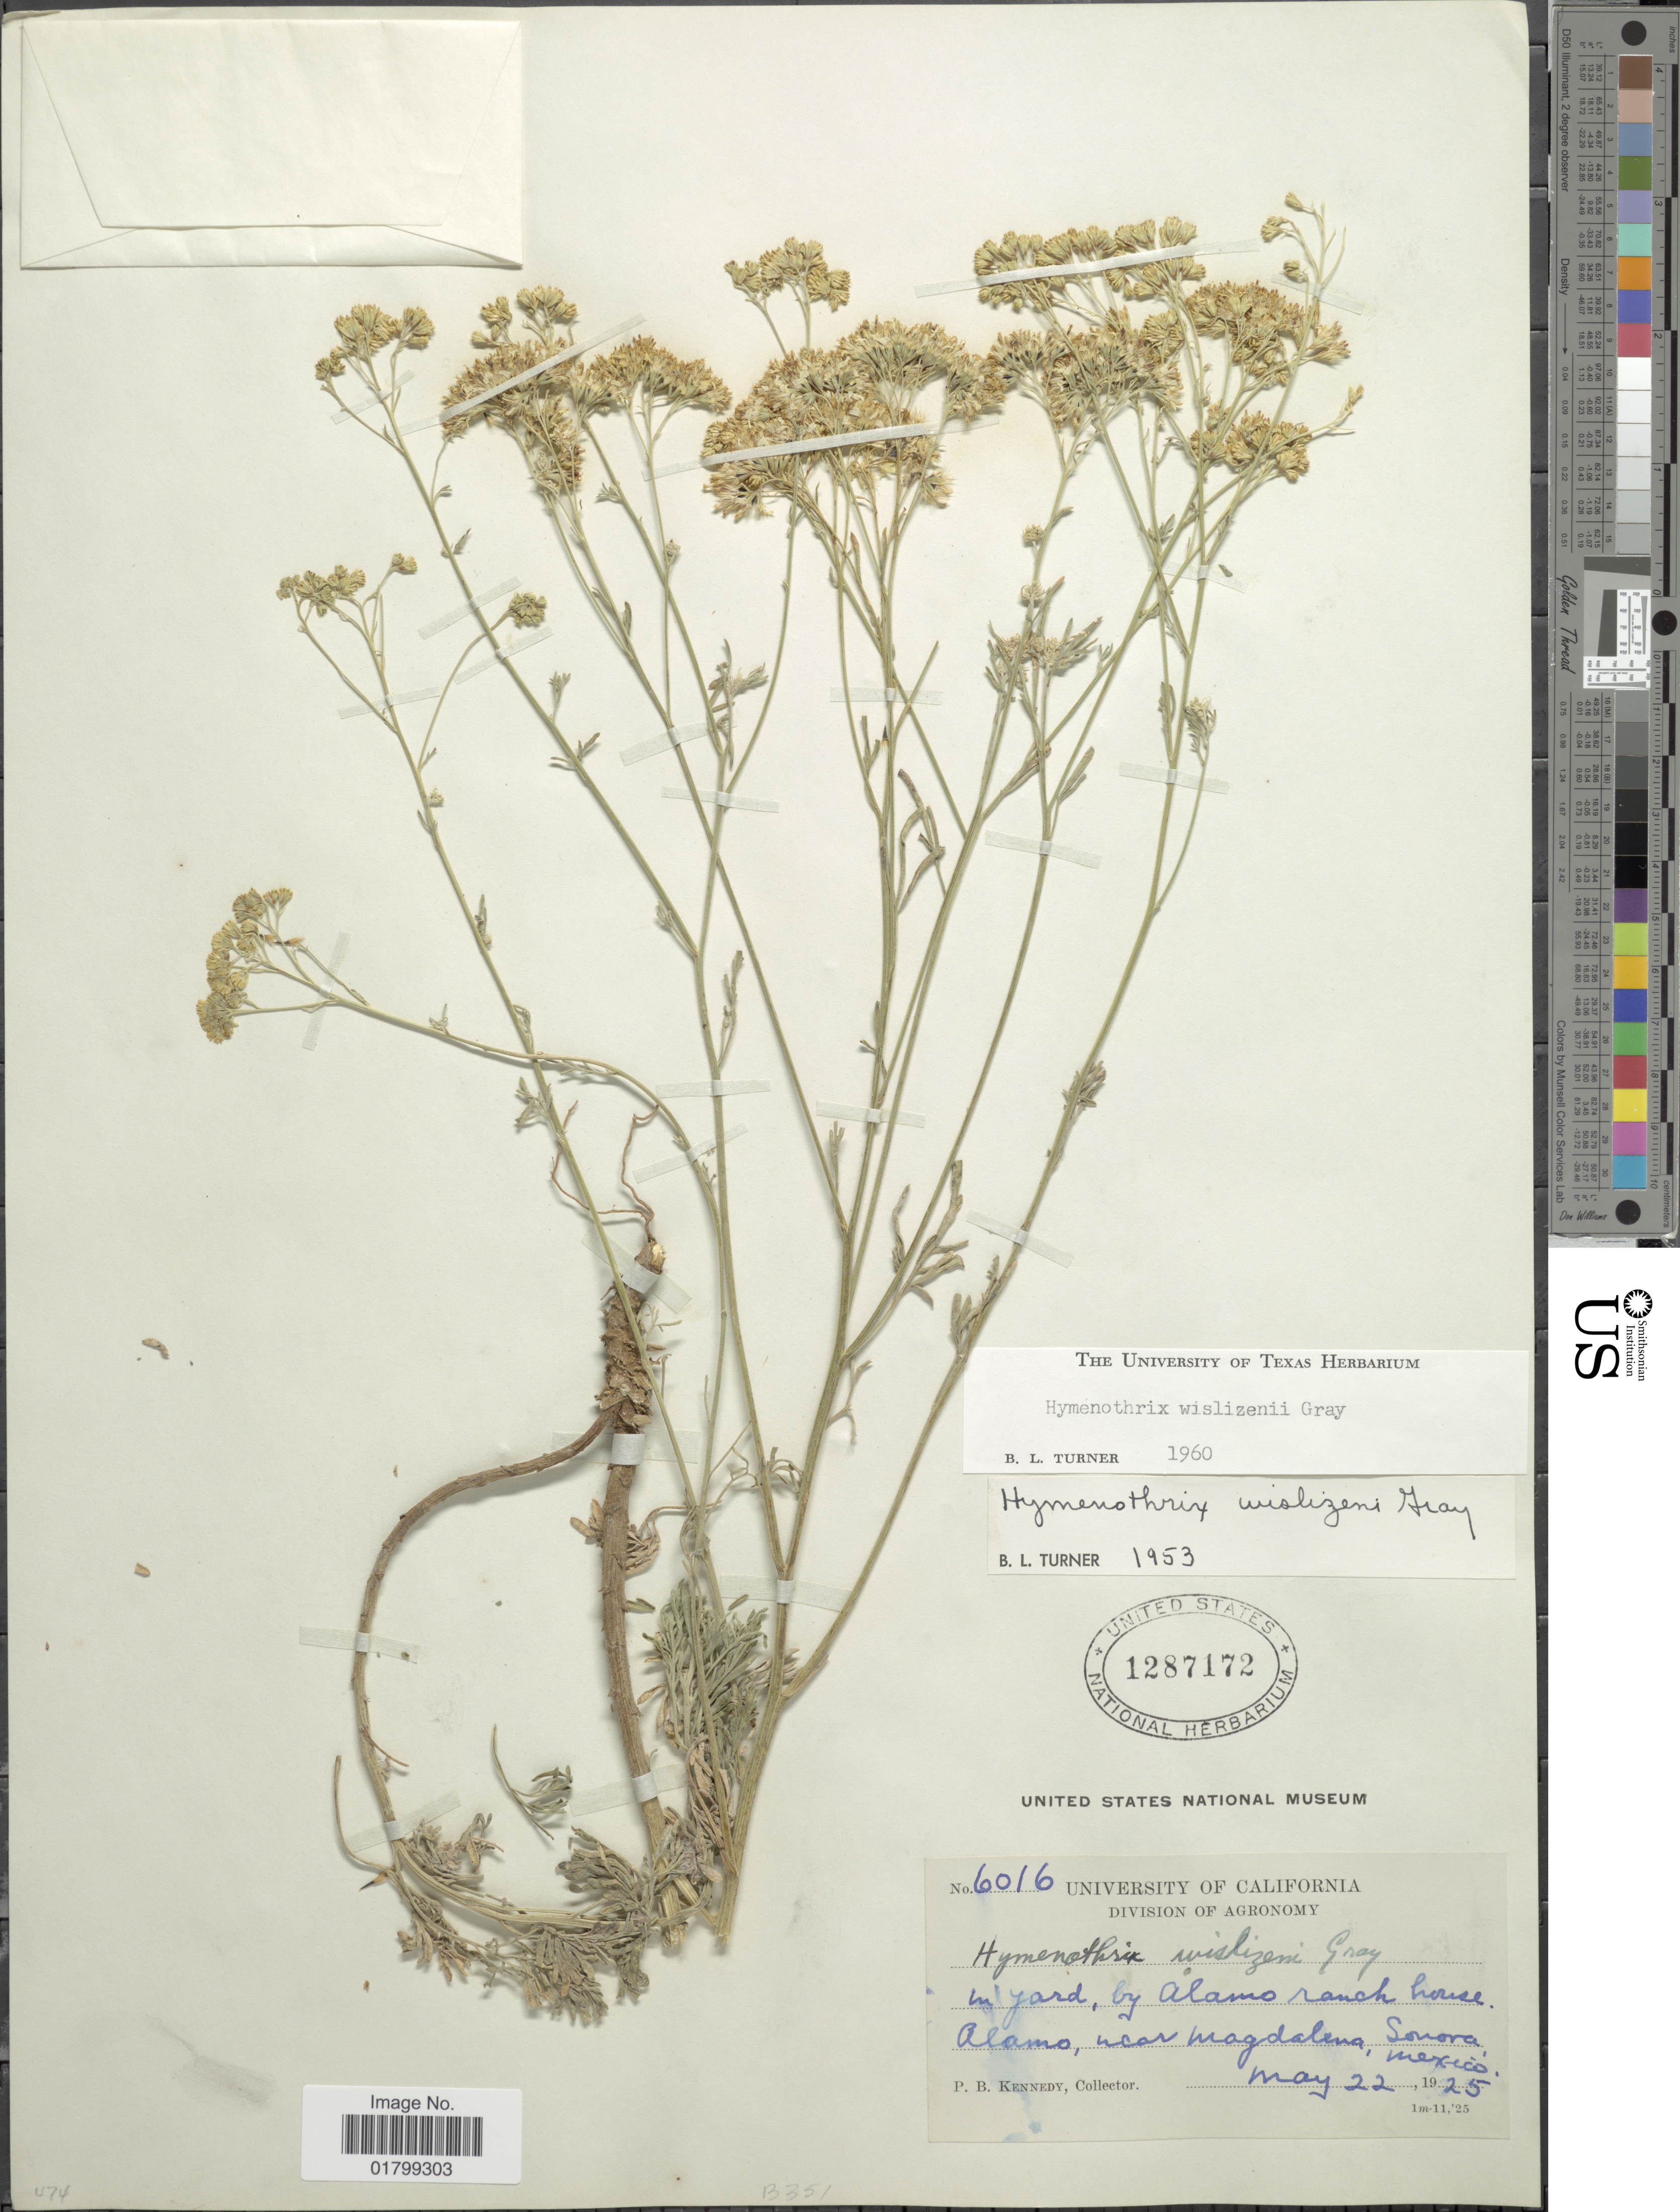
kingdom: Plantae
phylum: Tracheophyta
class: Magnoliopsida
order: Asterales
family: Asteraceae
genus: Hymenothrix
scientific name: Hymenothrix wislizenii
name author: A. Gray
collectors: P. B. Kennedy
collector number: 6016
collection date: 1925-05-22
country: Mexico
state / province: Sonora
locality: In yard, by Alamo Ranch house Alamo, near Magdalena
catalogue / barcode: US 1287172